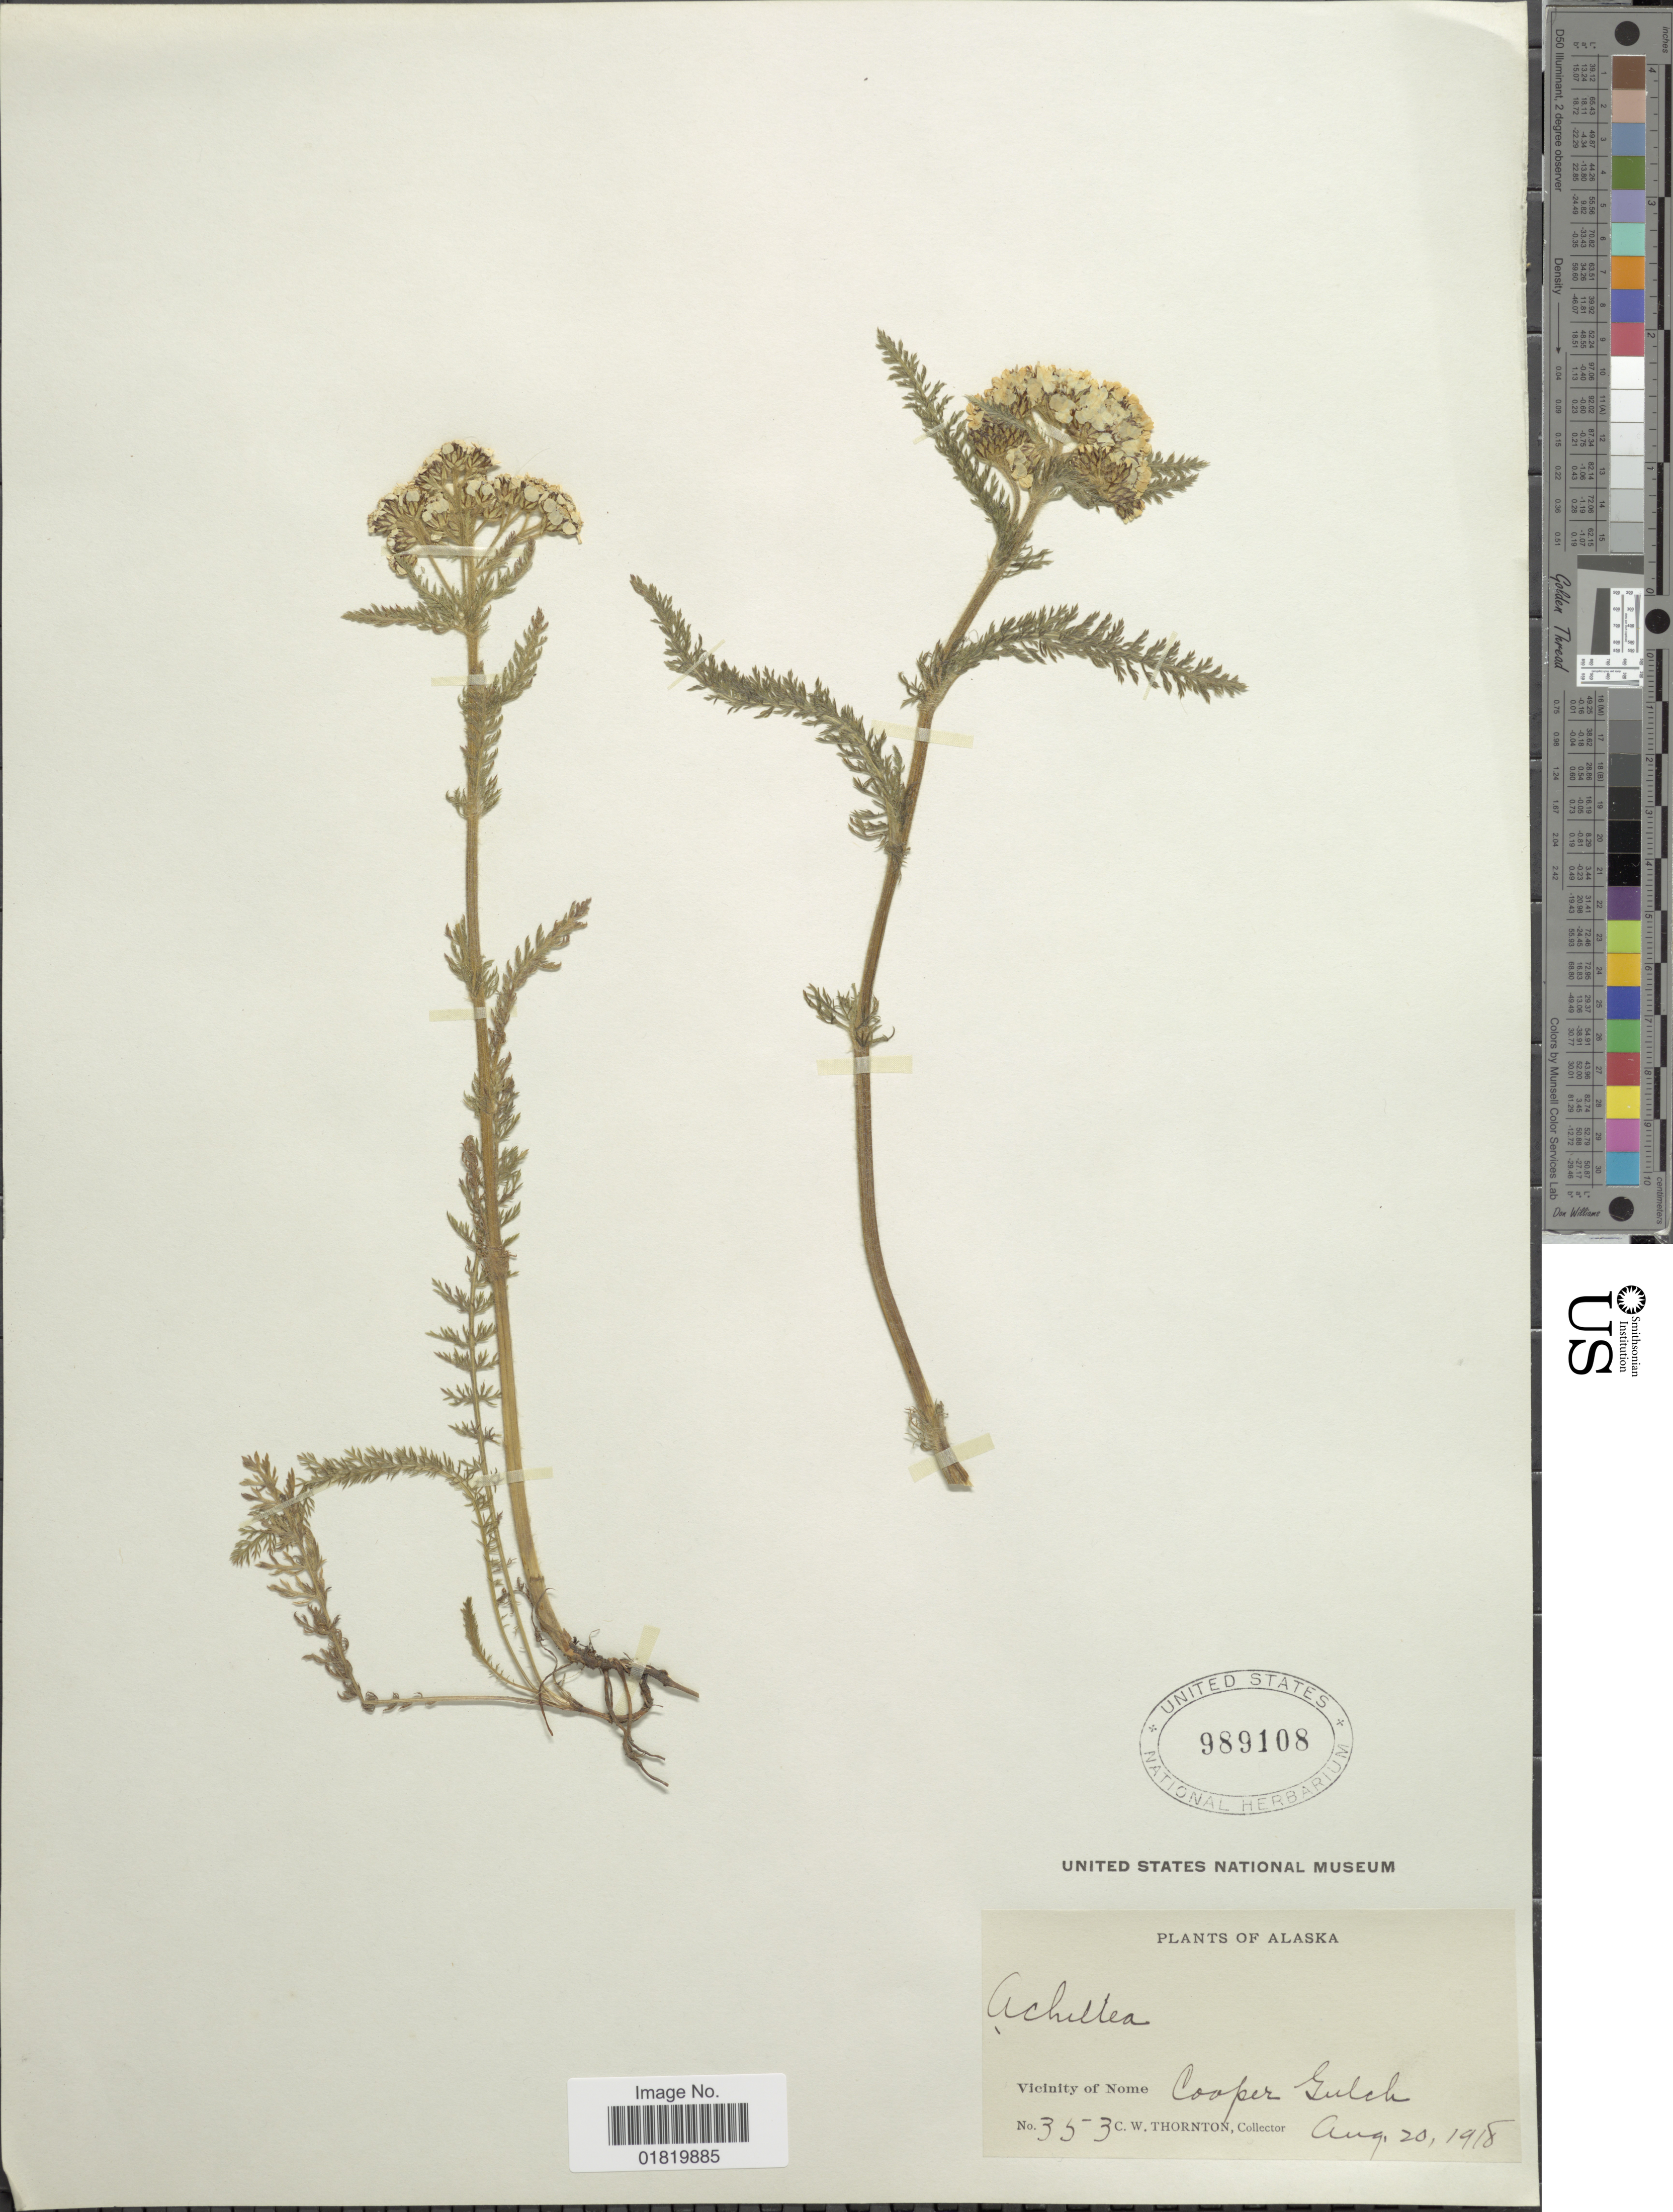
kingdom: Plantae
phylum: Tracheophyta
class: Magnoliopsida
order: Asterales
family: Asteraceae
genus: Achillea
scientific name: Achillea borealis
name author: Bong.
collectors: C. Thornton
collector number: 353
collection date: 1918-08-20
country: United States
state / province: Alaska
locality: Vicinity of Nome. Cooper Gulch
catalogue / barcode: US 989108